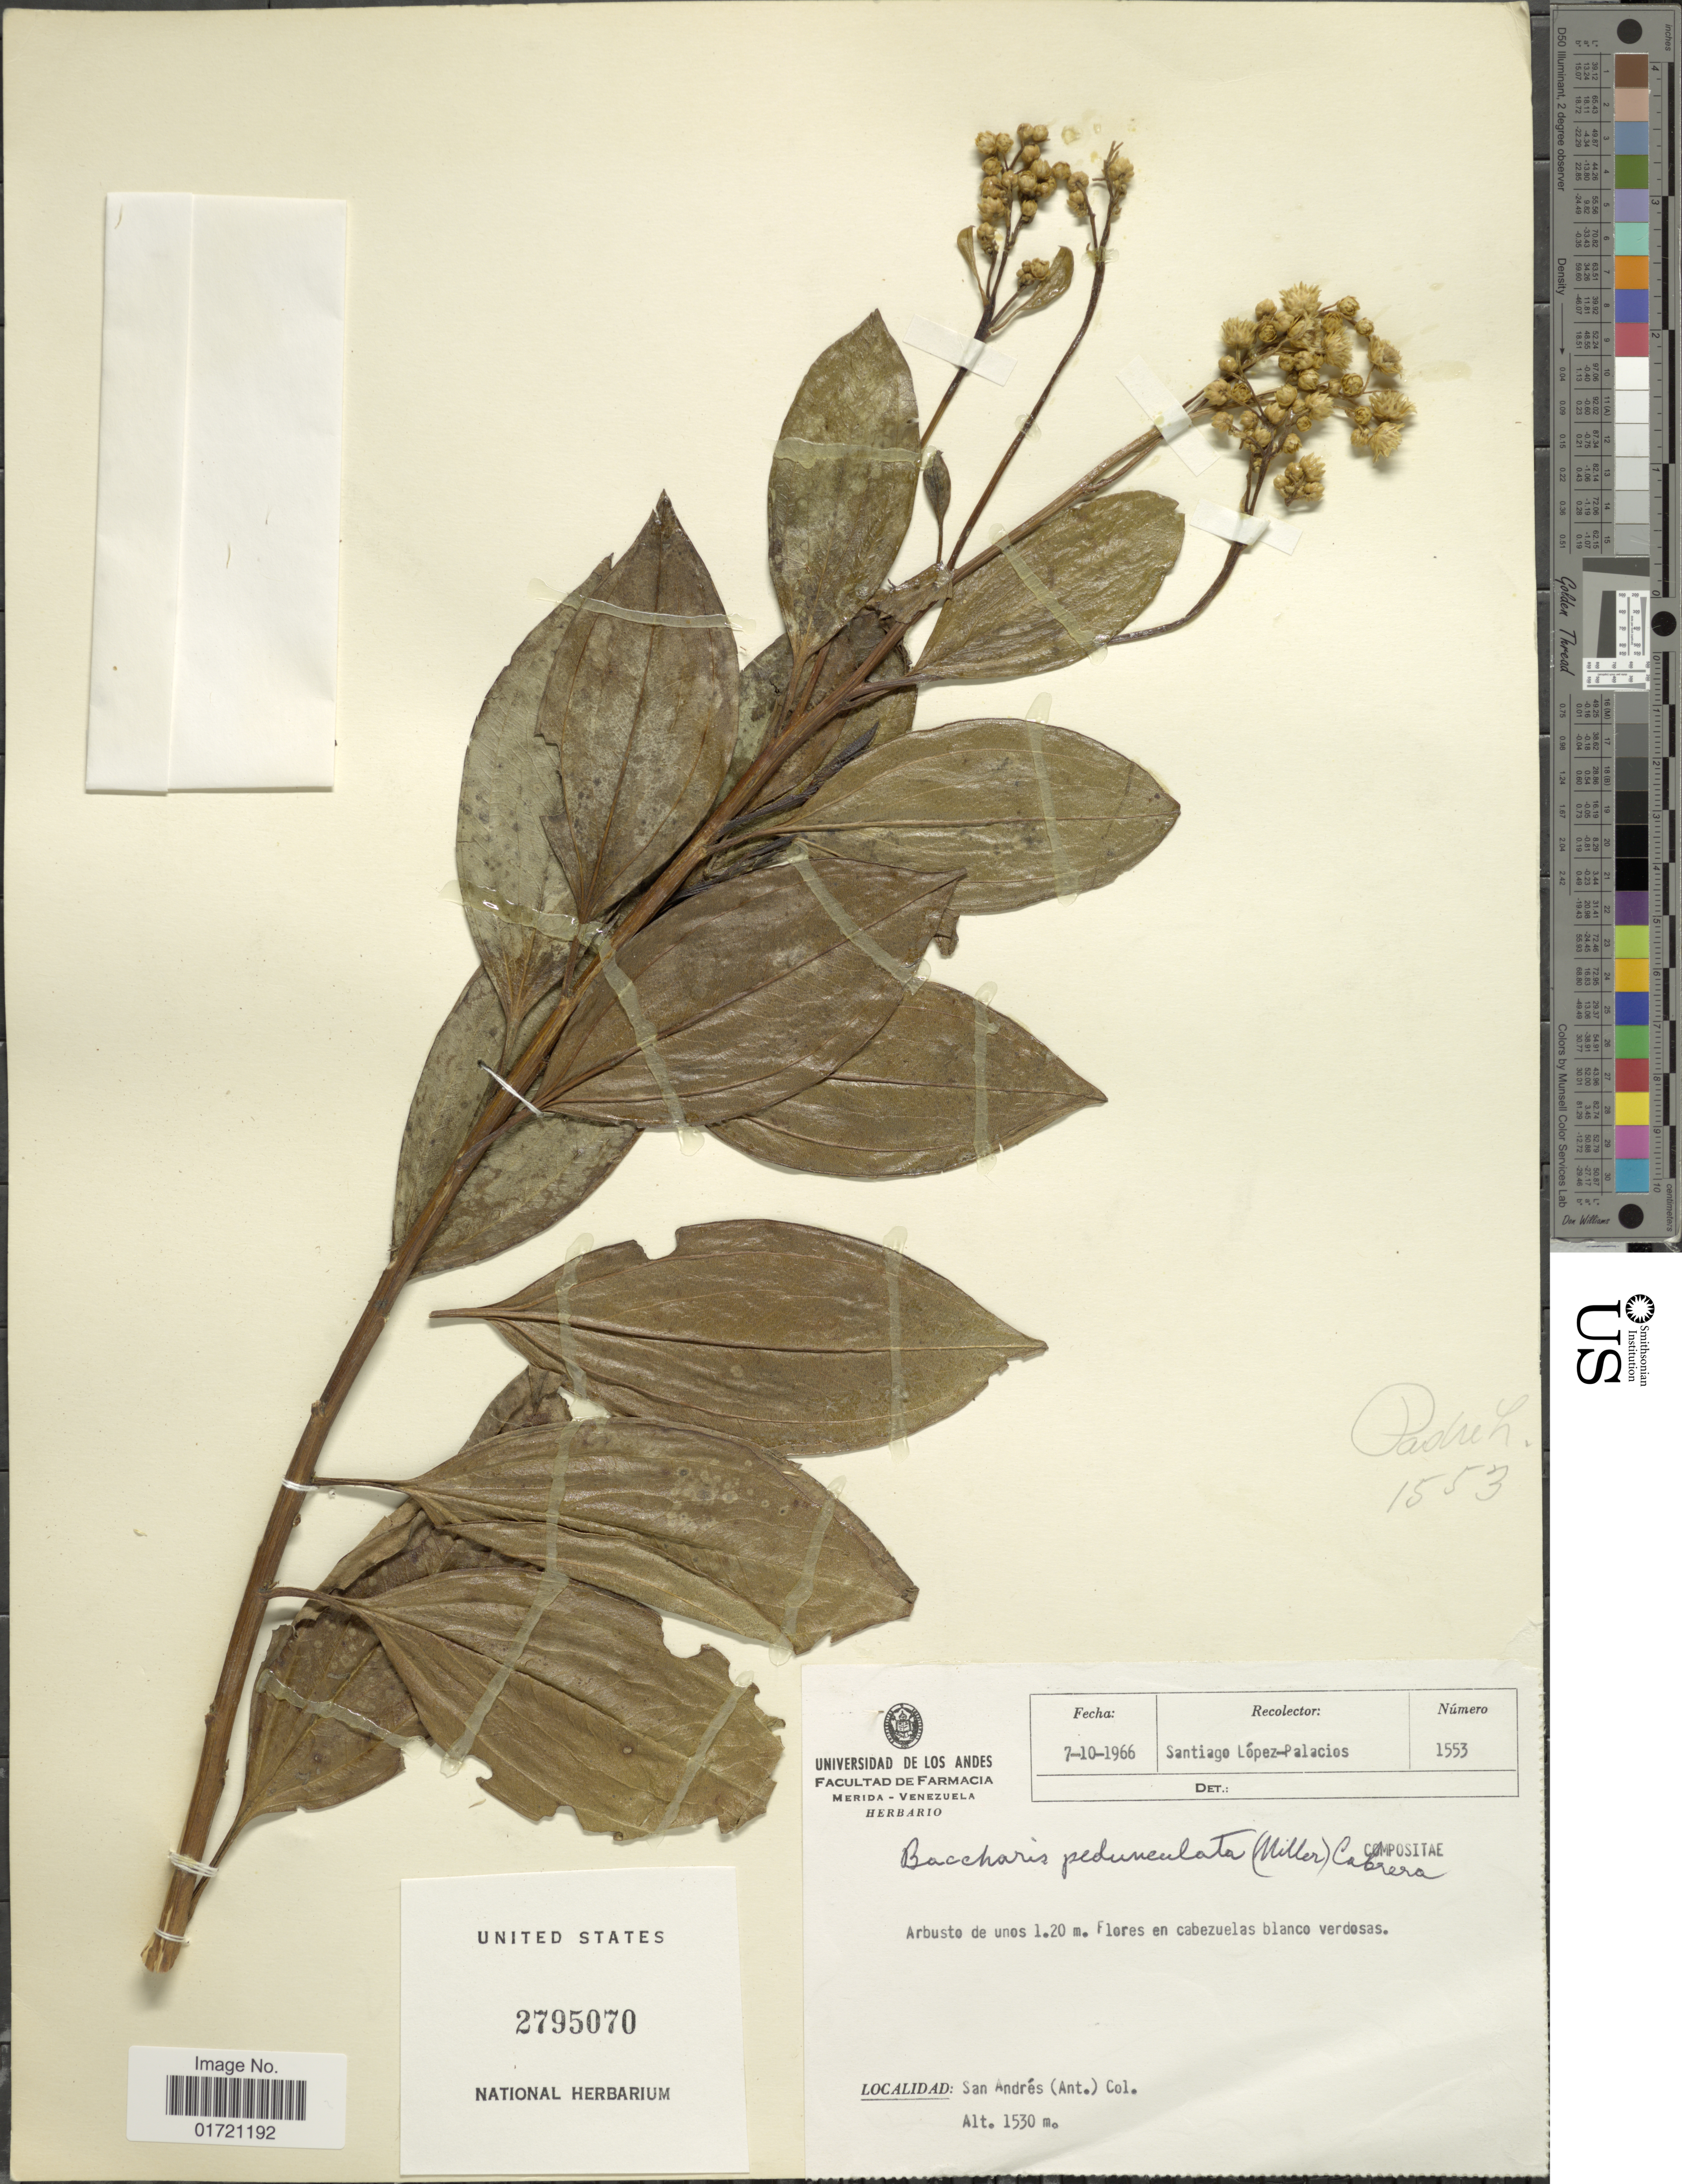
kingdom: Plantae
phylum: Tracheophyta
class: Magnoliopsida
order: Asterales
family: Asteraceae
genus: Baccharis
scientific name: Baccharis pedunculata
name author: (Mill.) Cabrera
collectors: S. López-Palacios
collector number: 1553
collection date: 1966-10-07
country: Colombia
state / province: San Andres y Providencia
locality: San Andrés (Ant.) Col.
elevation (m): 1530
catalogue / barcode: US 2795070